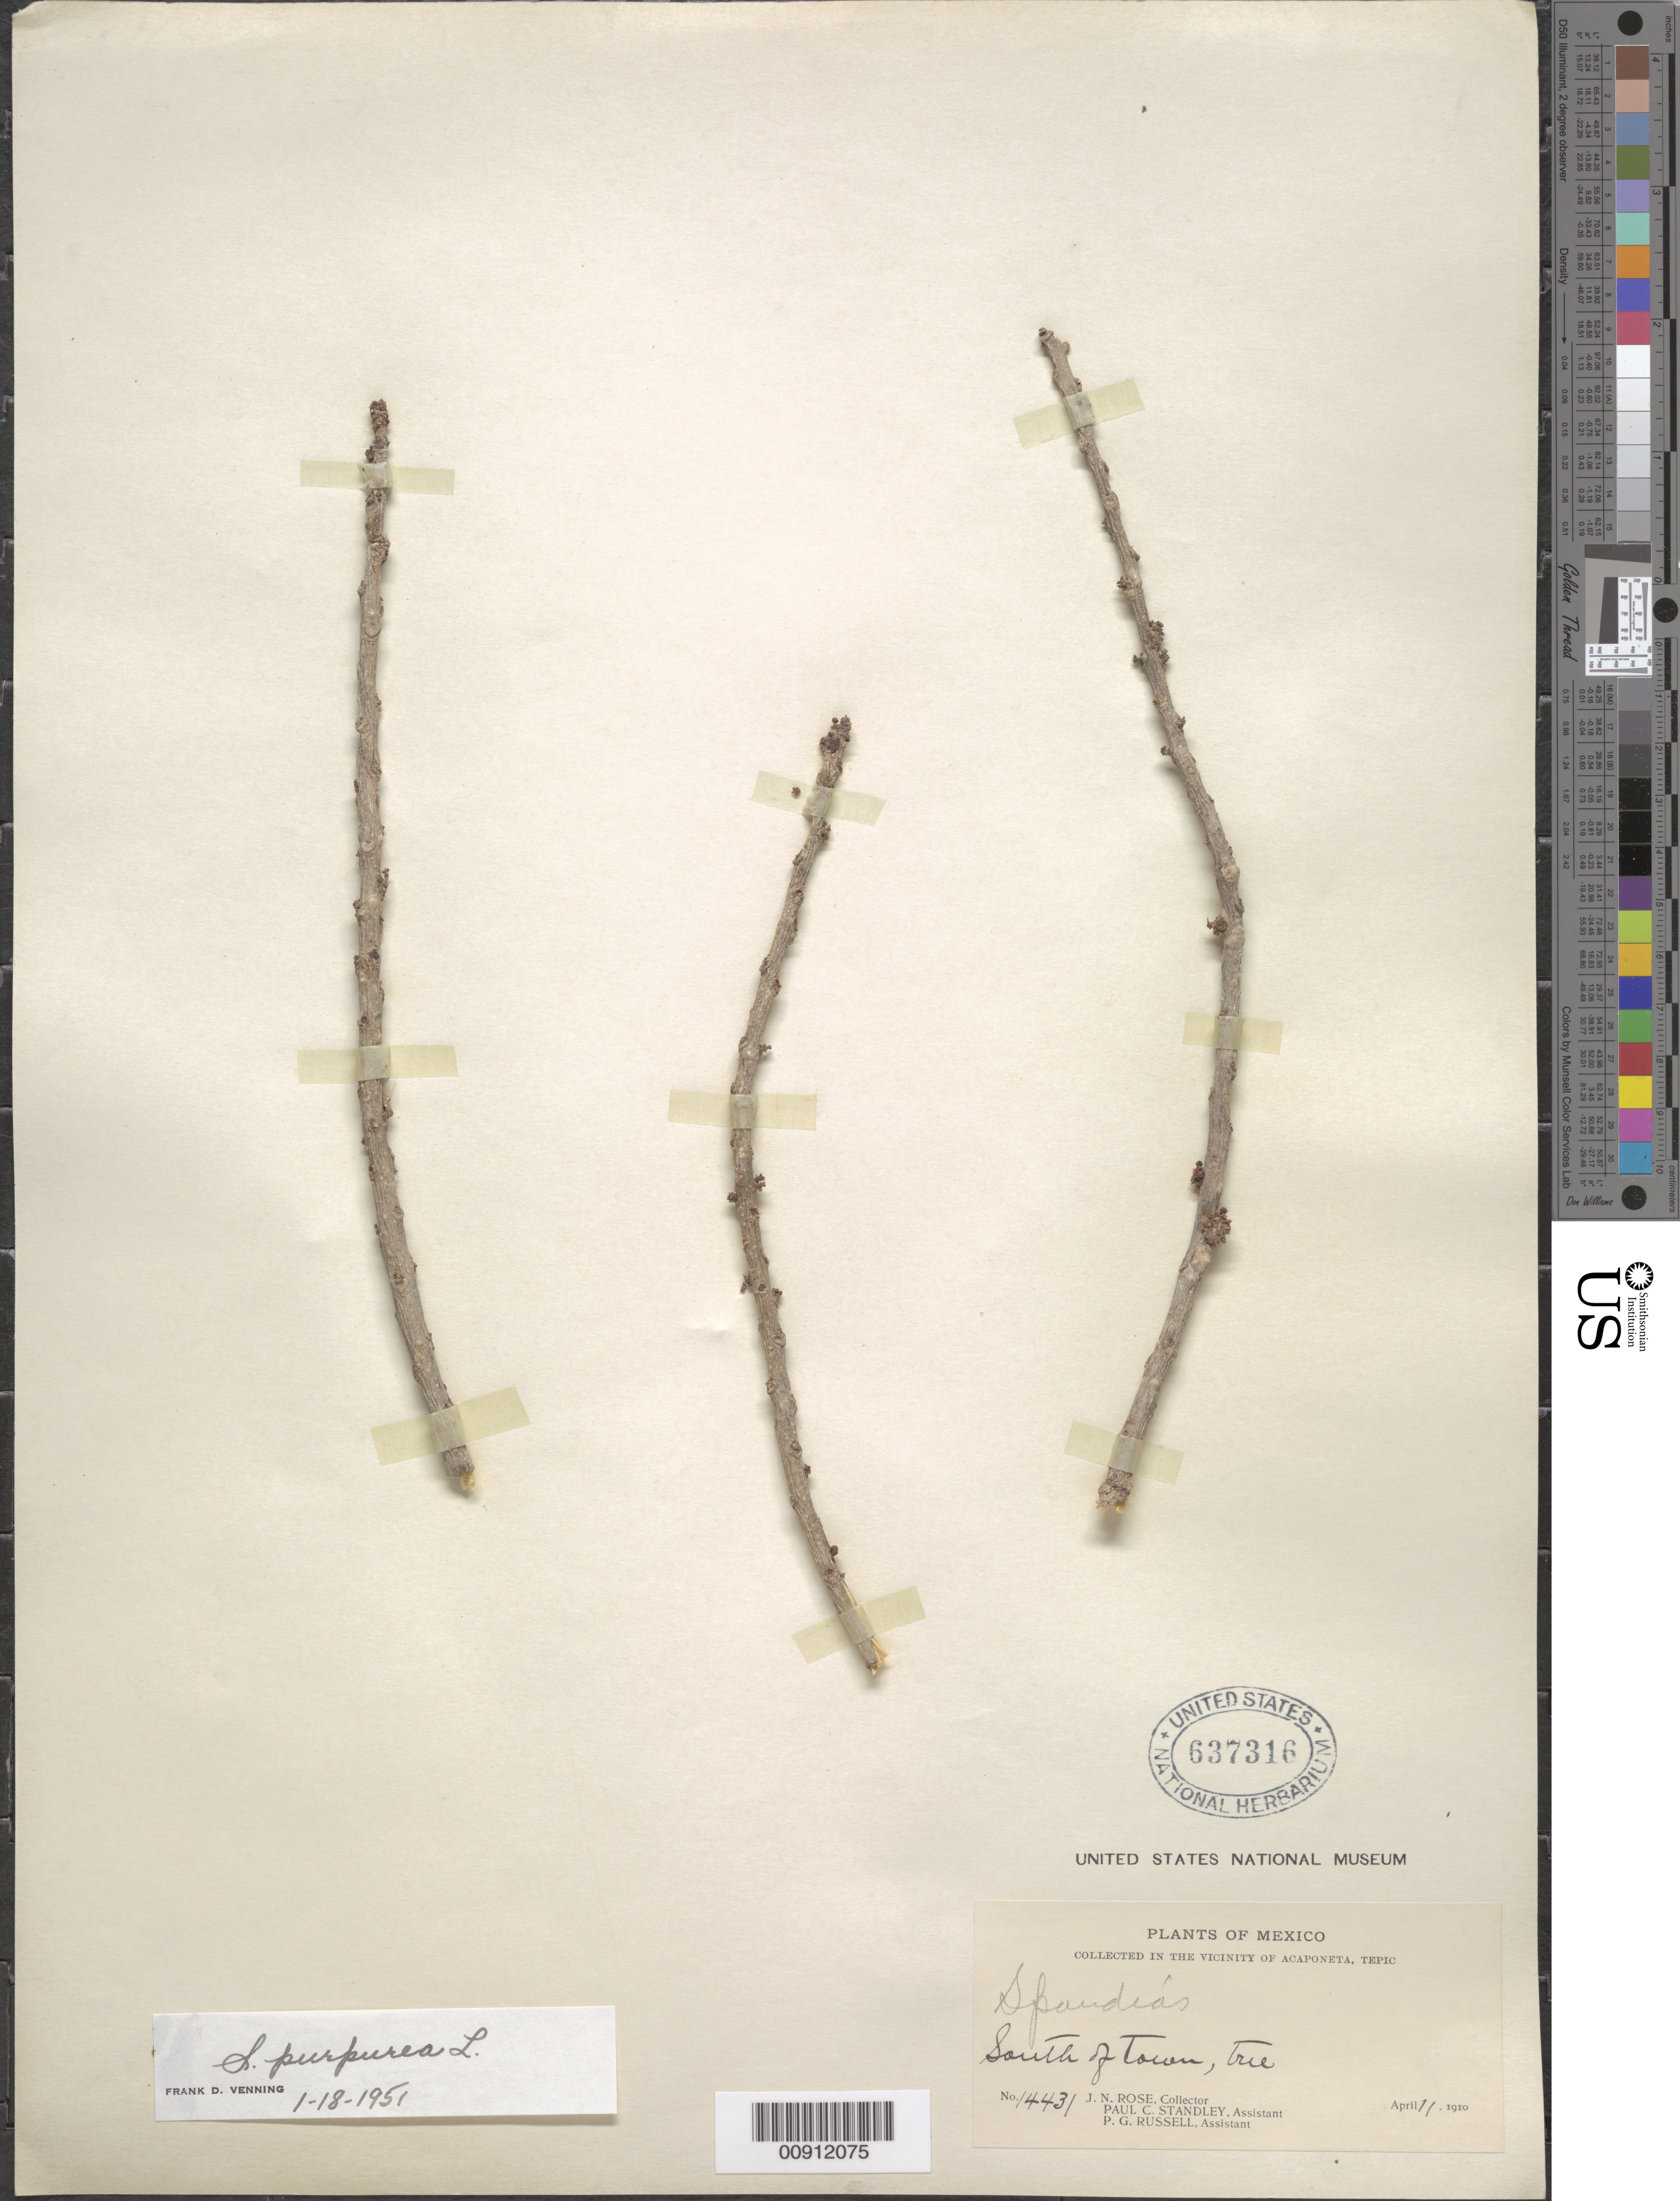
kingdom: Plantae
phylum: Tracheophyta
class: Magnoliopsida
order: Sapindales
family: Anacardiaceae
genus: Spondias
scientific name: Spondias purpurea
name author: L.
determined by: Mitchell, John D.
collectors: J. N. Rose, P. C. Standley & P. G. Russell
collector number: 14431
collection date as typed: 11 Apr 1910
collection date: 1910-04-11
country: Mexico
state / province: Nayarit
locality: South of Acaponeta, Tepic.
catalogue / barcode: US 637316